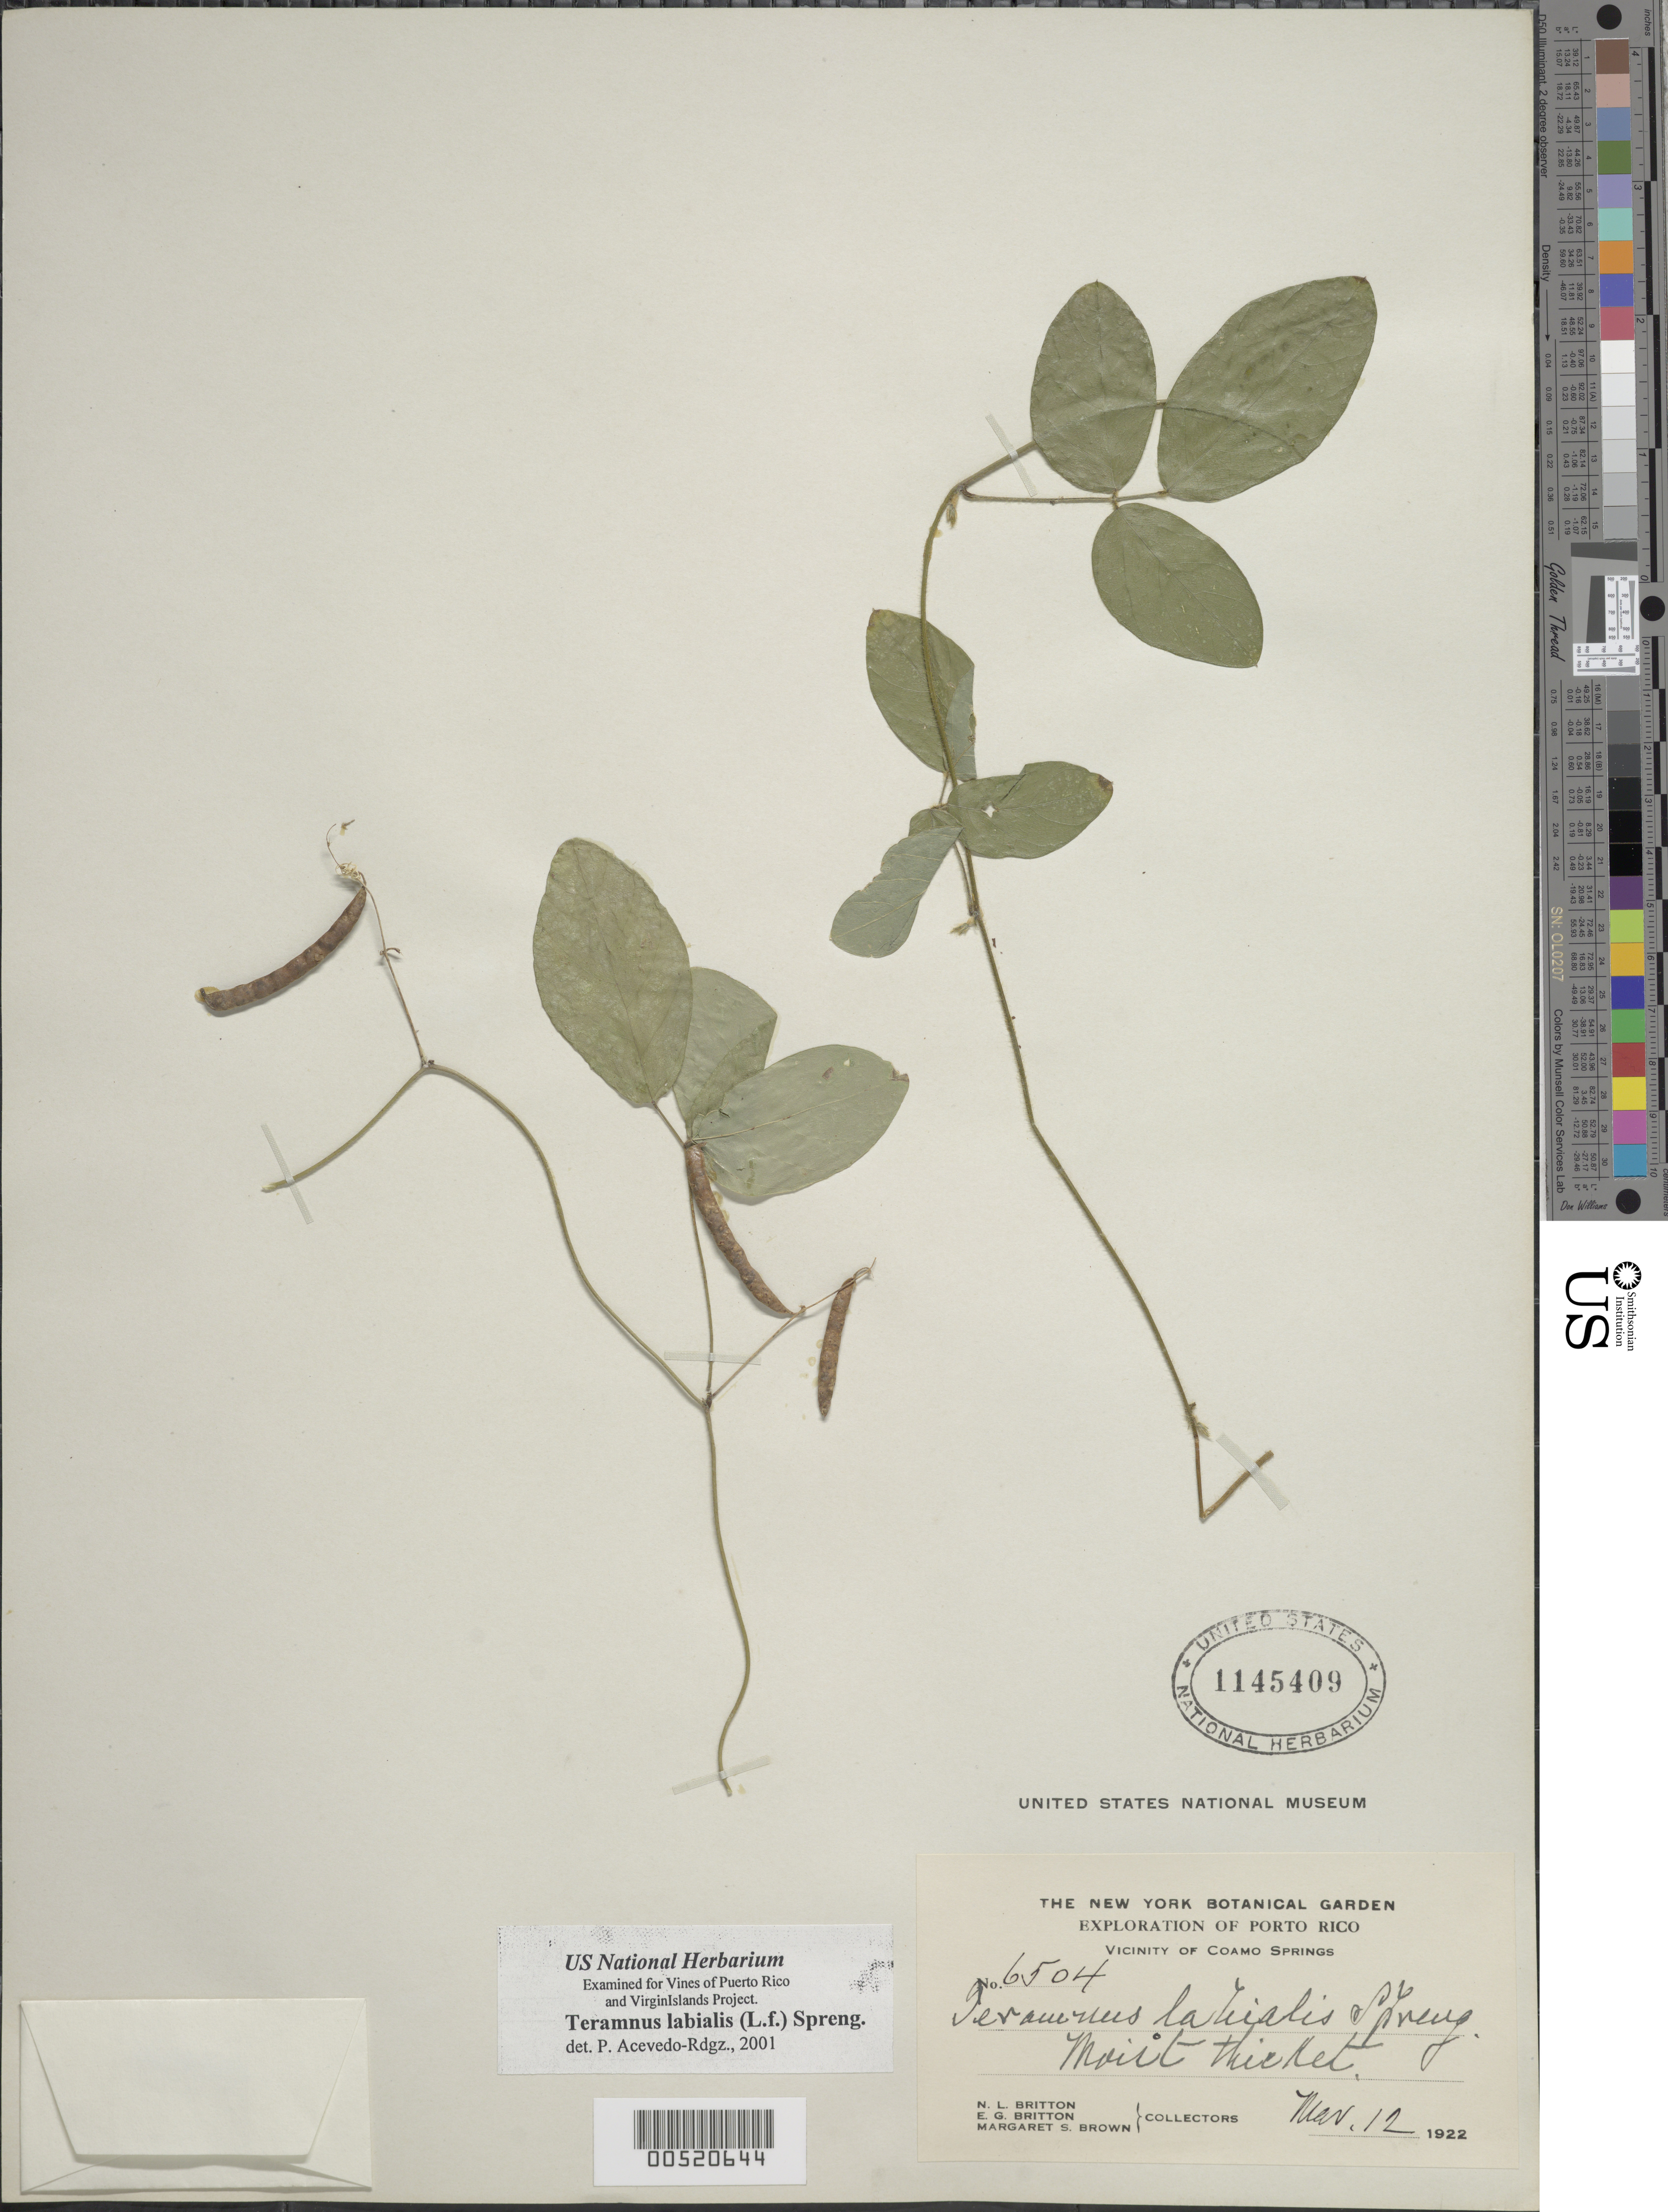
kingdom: Plantae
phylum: Tracheophyta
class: Magnoliopsida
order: Fabales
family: Fabaceae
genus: Teramnus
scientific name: Teramnus labialis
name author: (L. f.) Spreng.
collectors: Britton, --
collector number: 6504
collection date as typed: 12 Nov 1922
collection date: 1922-11-12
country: Puerto Rico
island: Greater Antilles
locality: vicinity of Coamo Springs. Moist thicket.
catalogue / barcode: US 1145409